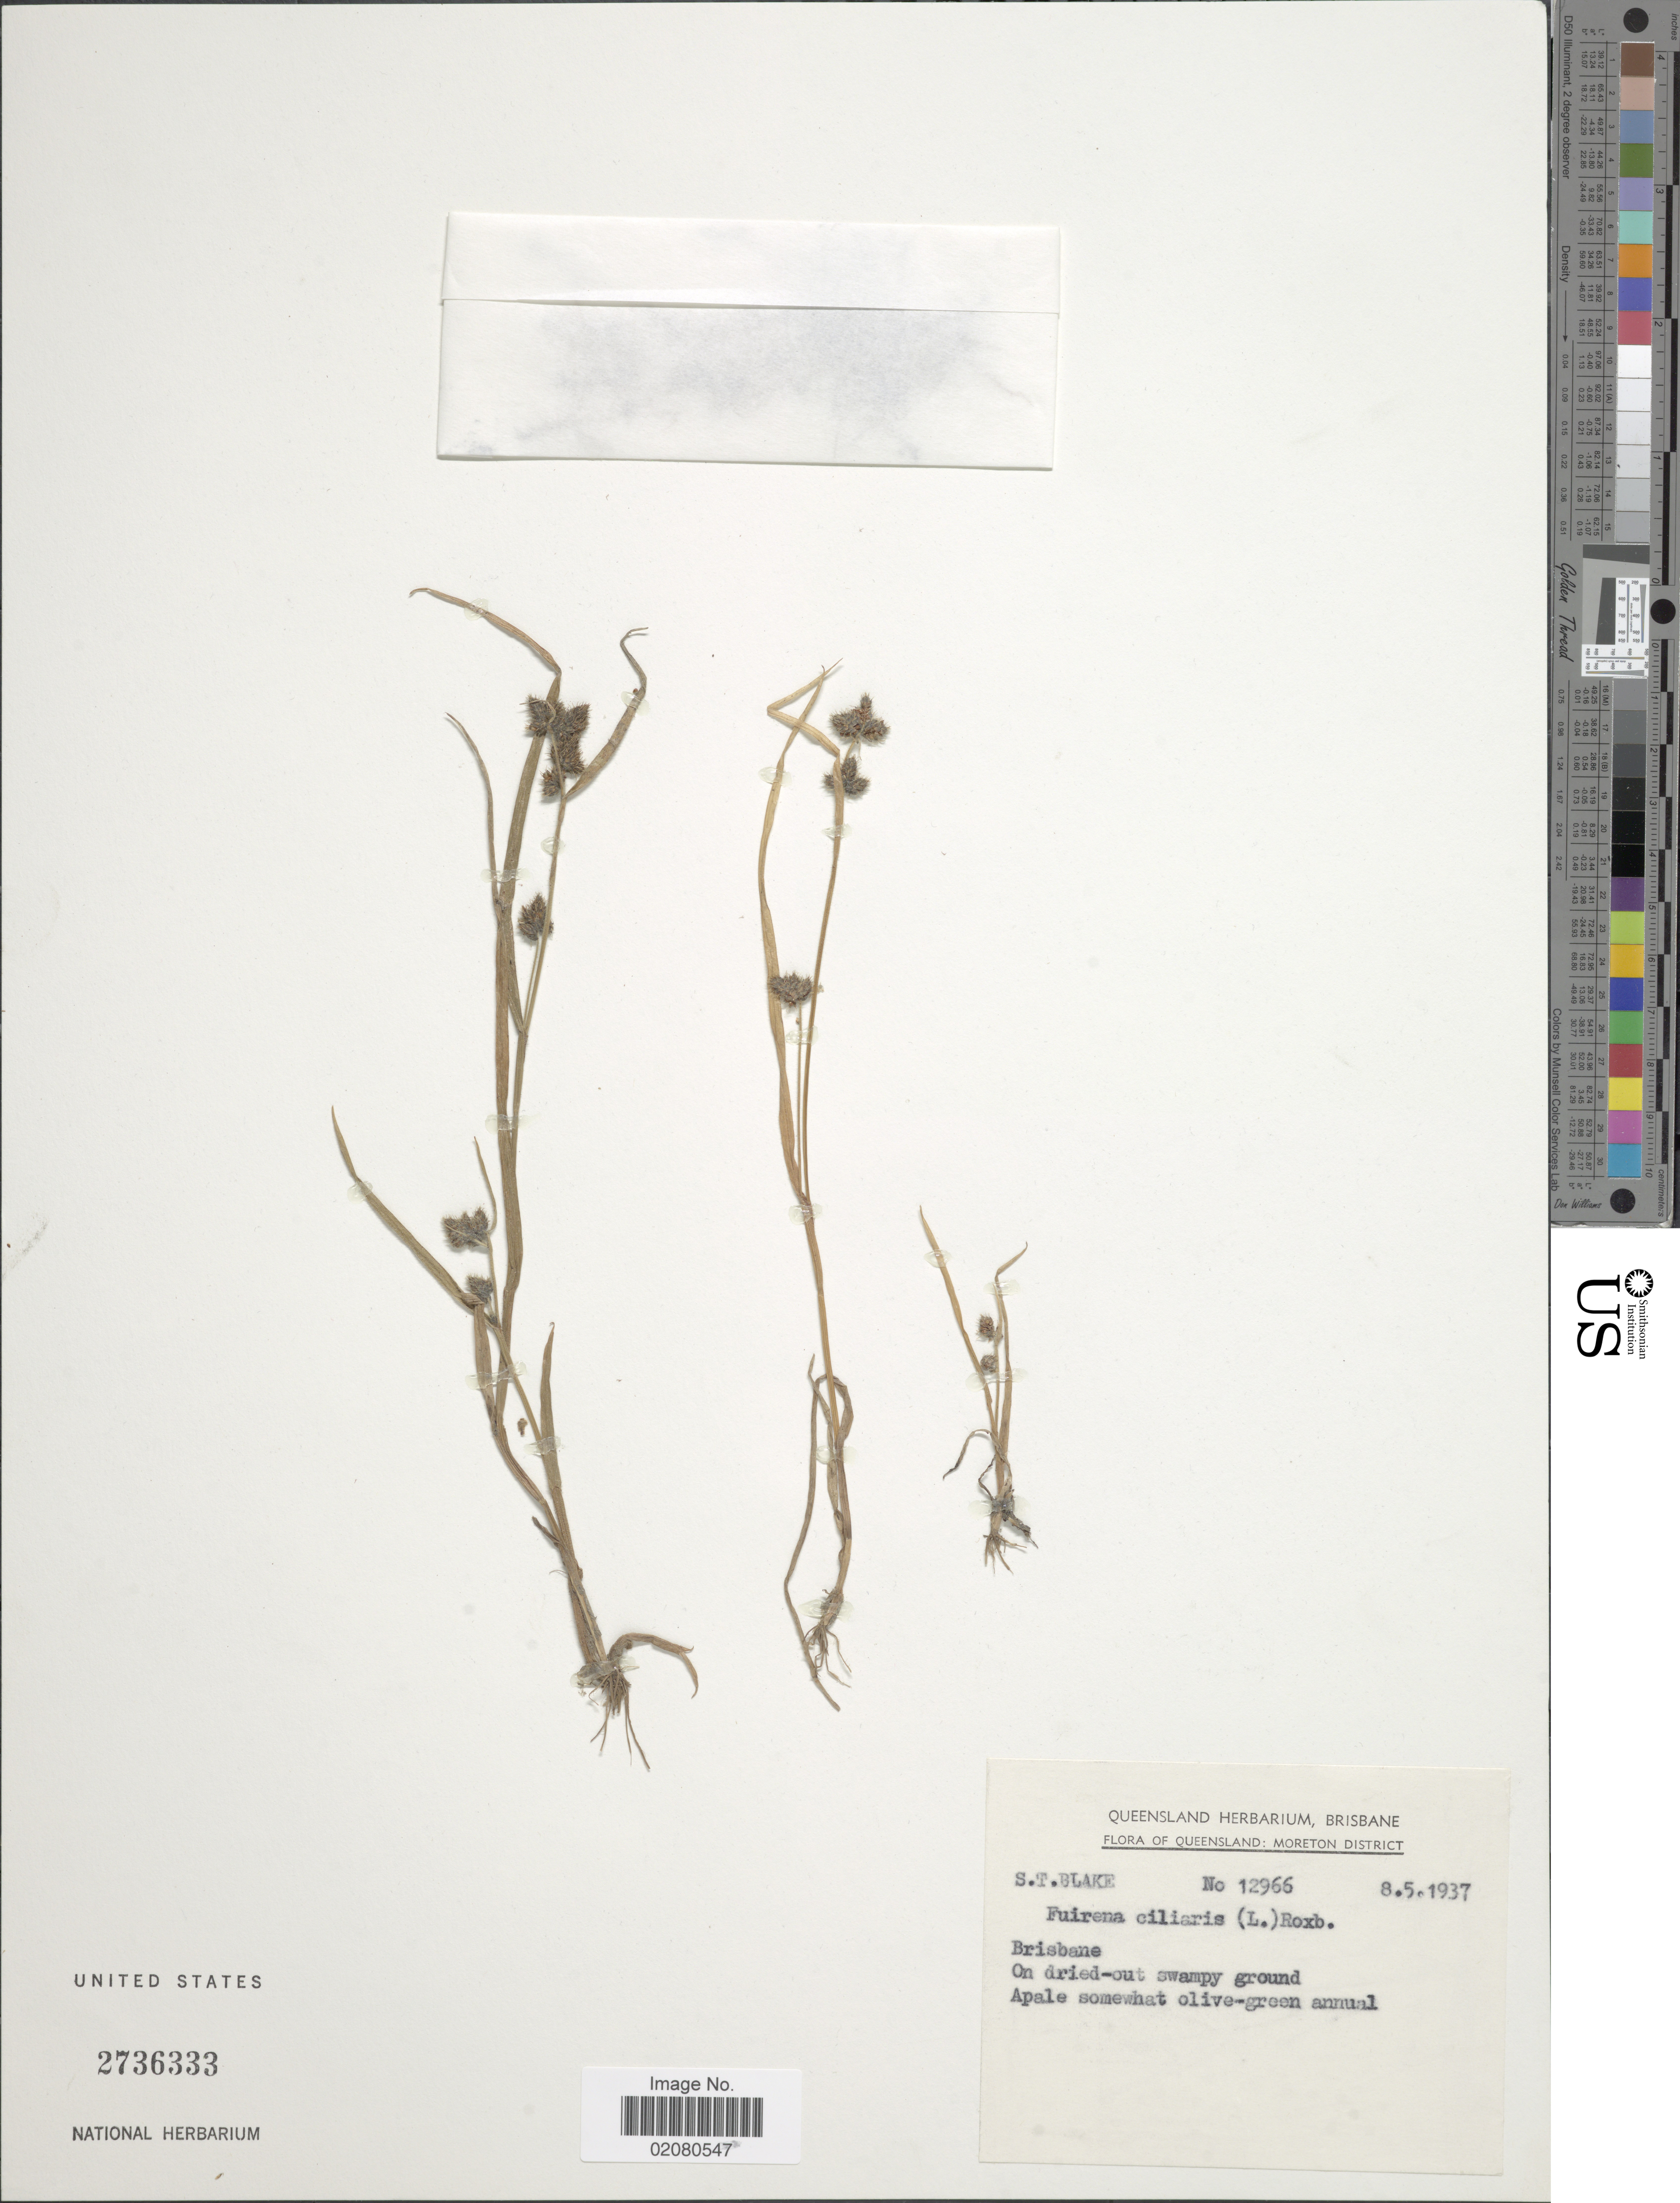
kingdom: Plantae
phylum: Tracheophyta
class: Liliopsida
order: Poales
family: Cyperaceae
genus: Fuirena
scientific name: Fuirena ciliaris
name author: (L.) Roxb.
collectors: S. T. Blake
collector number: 12966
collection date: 1937-05-08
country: Australia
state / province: Queensland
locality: Moreton District, Brisbane, on dried-out swampy ground.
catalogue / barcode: US 2736333